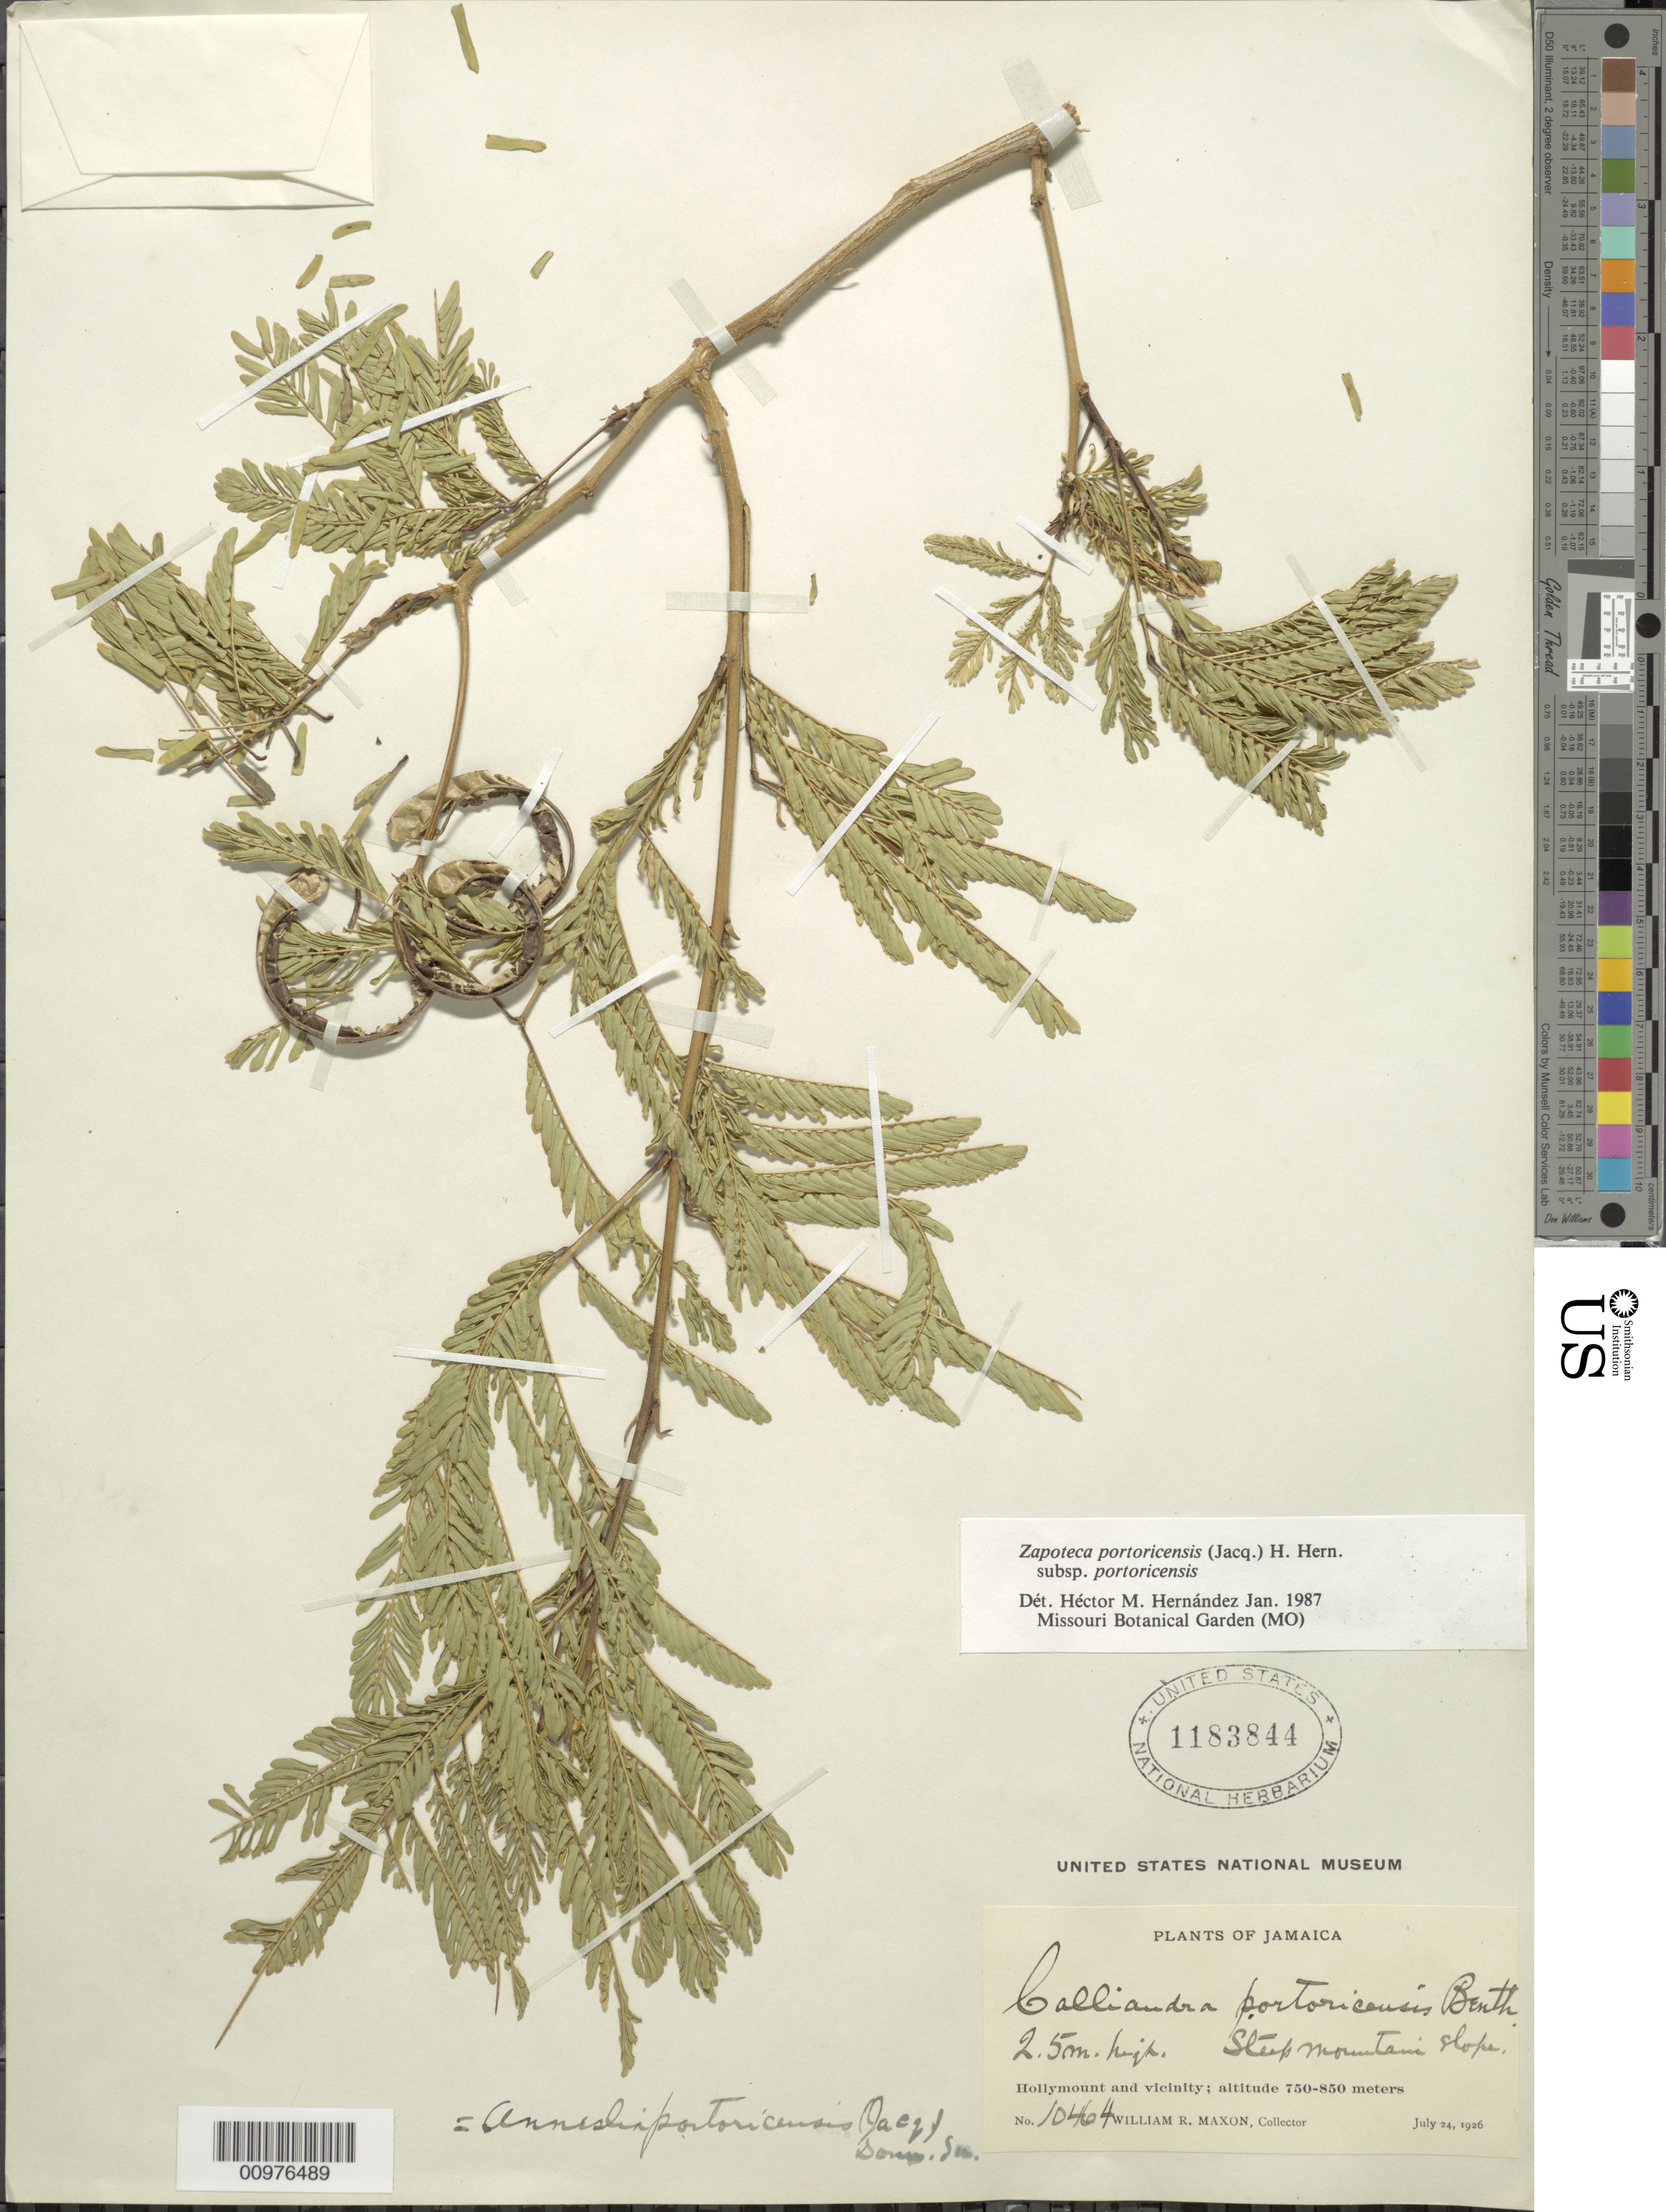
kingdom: Plantae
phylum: Tracheophyta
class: Magnoliopsida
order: Fabales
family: Fabaceae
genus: Zapoteca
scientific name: Zapoteca portoricensis subsp. portoricensis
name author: (Jacq.) H.M. Hern.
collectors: W. R. Maxon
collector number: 10464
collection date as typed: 24 Jul 1926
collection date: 1926-07-24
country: Jamaica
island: Jamaica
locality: Hollymount and vicinity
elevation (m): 750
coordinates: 0 N, 0 E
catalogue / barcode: US 1183844